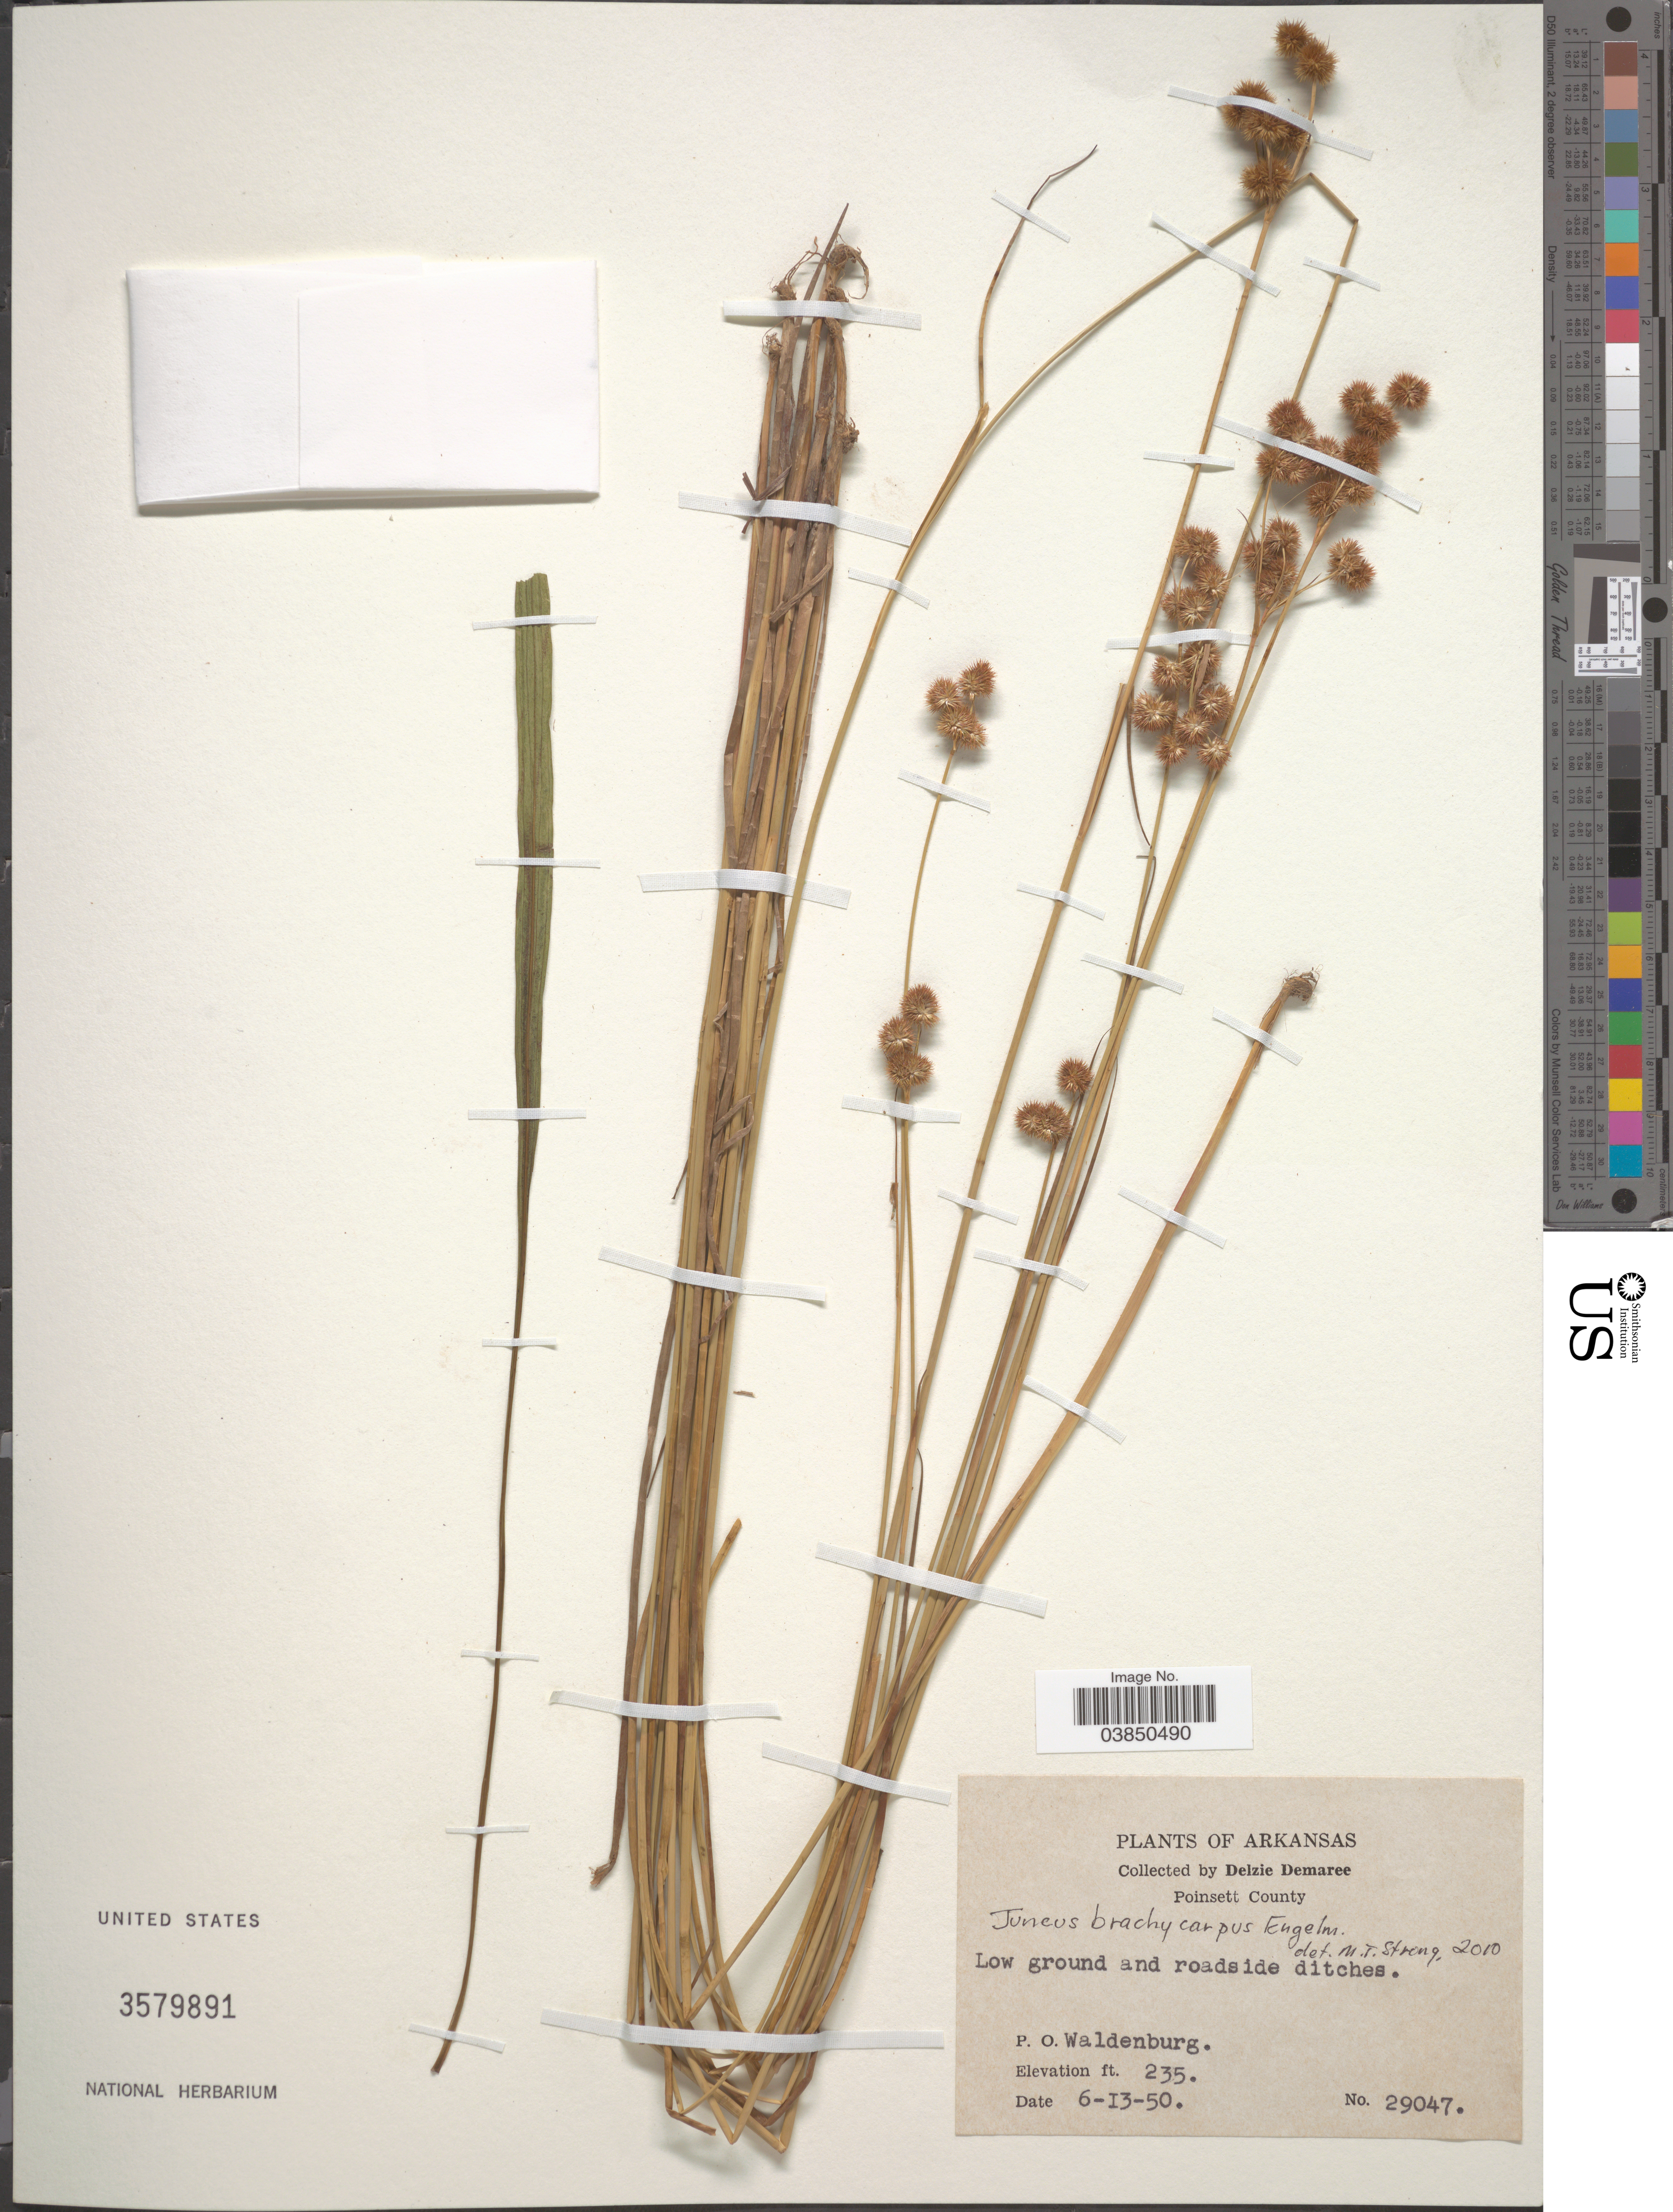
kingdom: Plantae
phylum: Tracheophyta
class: Liliopsida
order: Poales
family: Juncaceae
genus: Juncus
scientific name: Juncus brachycarpus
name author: Engelm.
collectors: D. Demaree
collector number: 29047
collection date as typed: Transcribed d/m/y: 13/6/50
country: United States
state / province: Arkansas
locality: Poinsett County. P.O. Waldenburg.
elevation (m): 72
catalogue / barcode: US 3579891